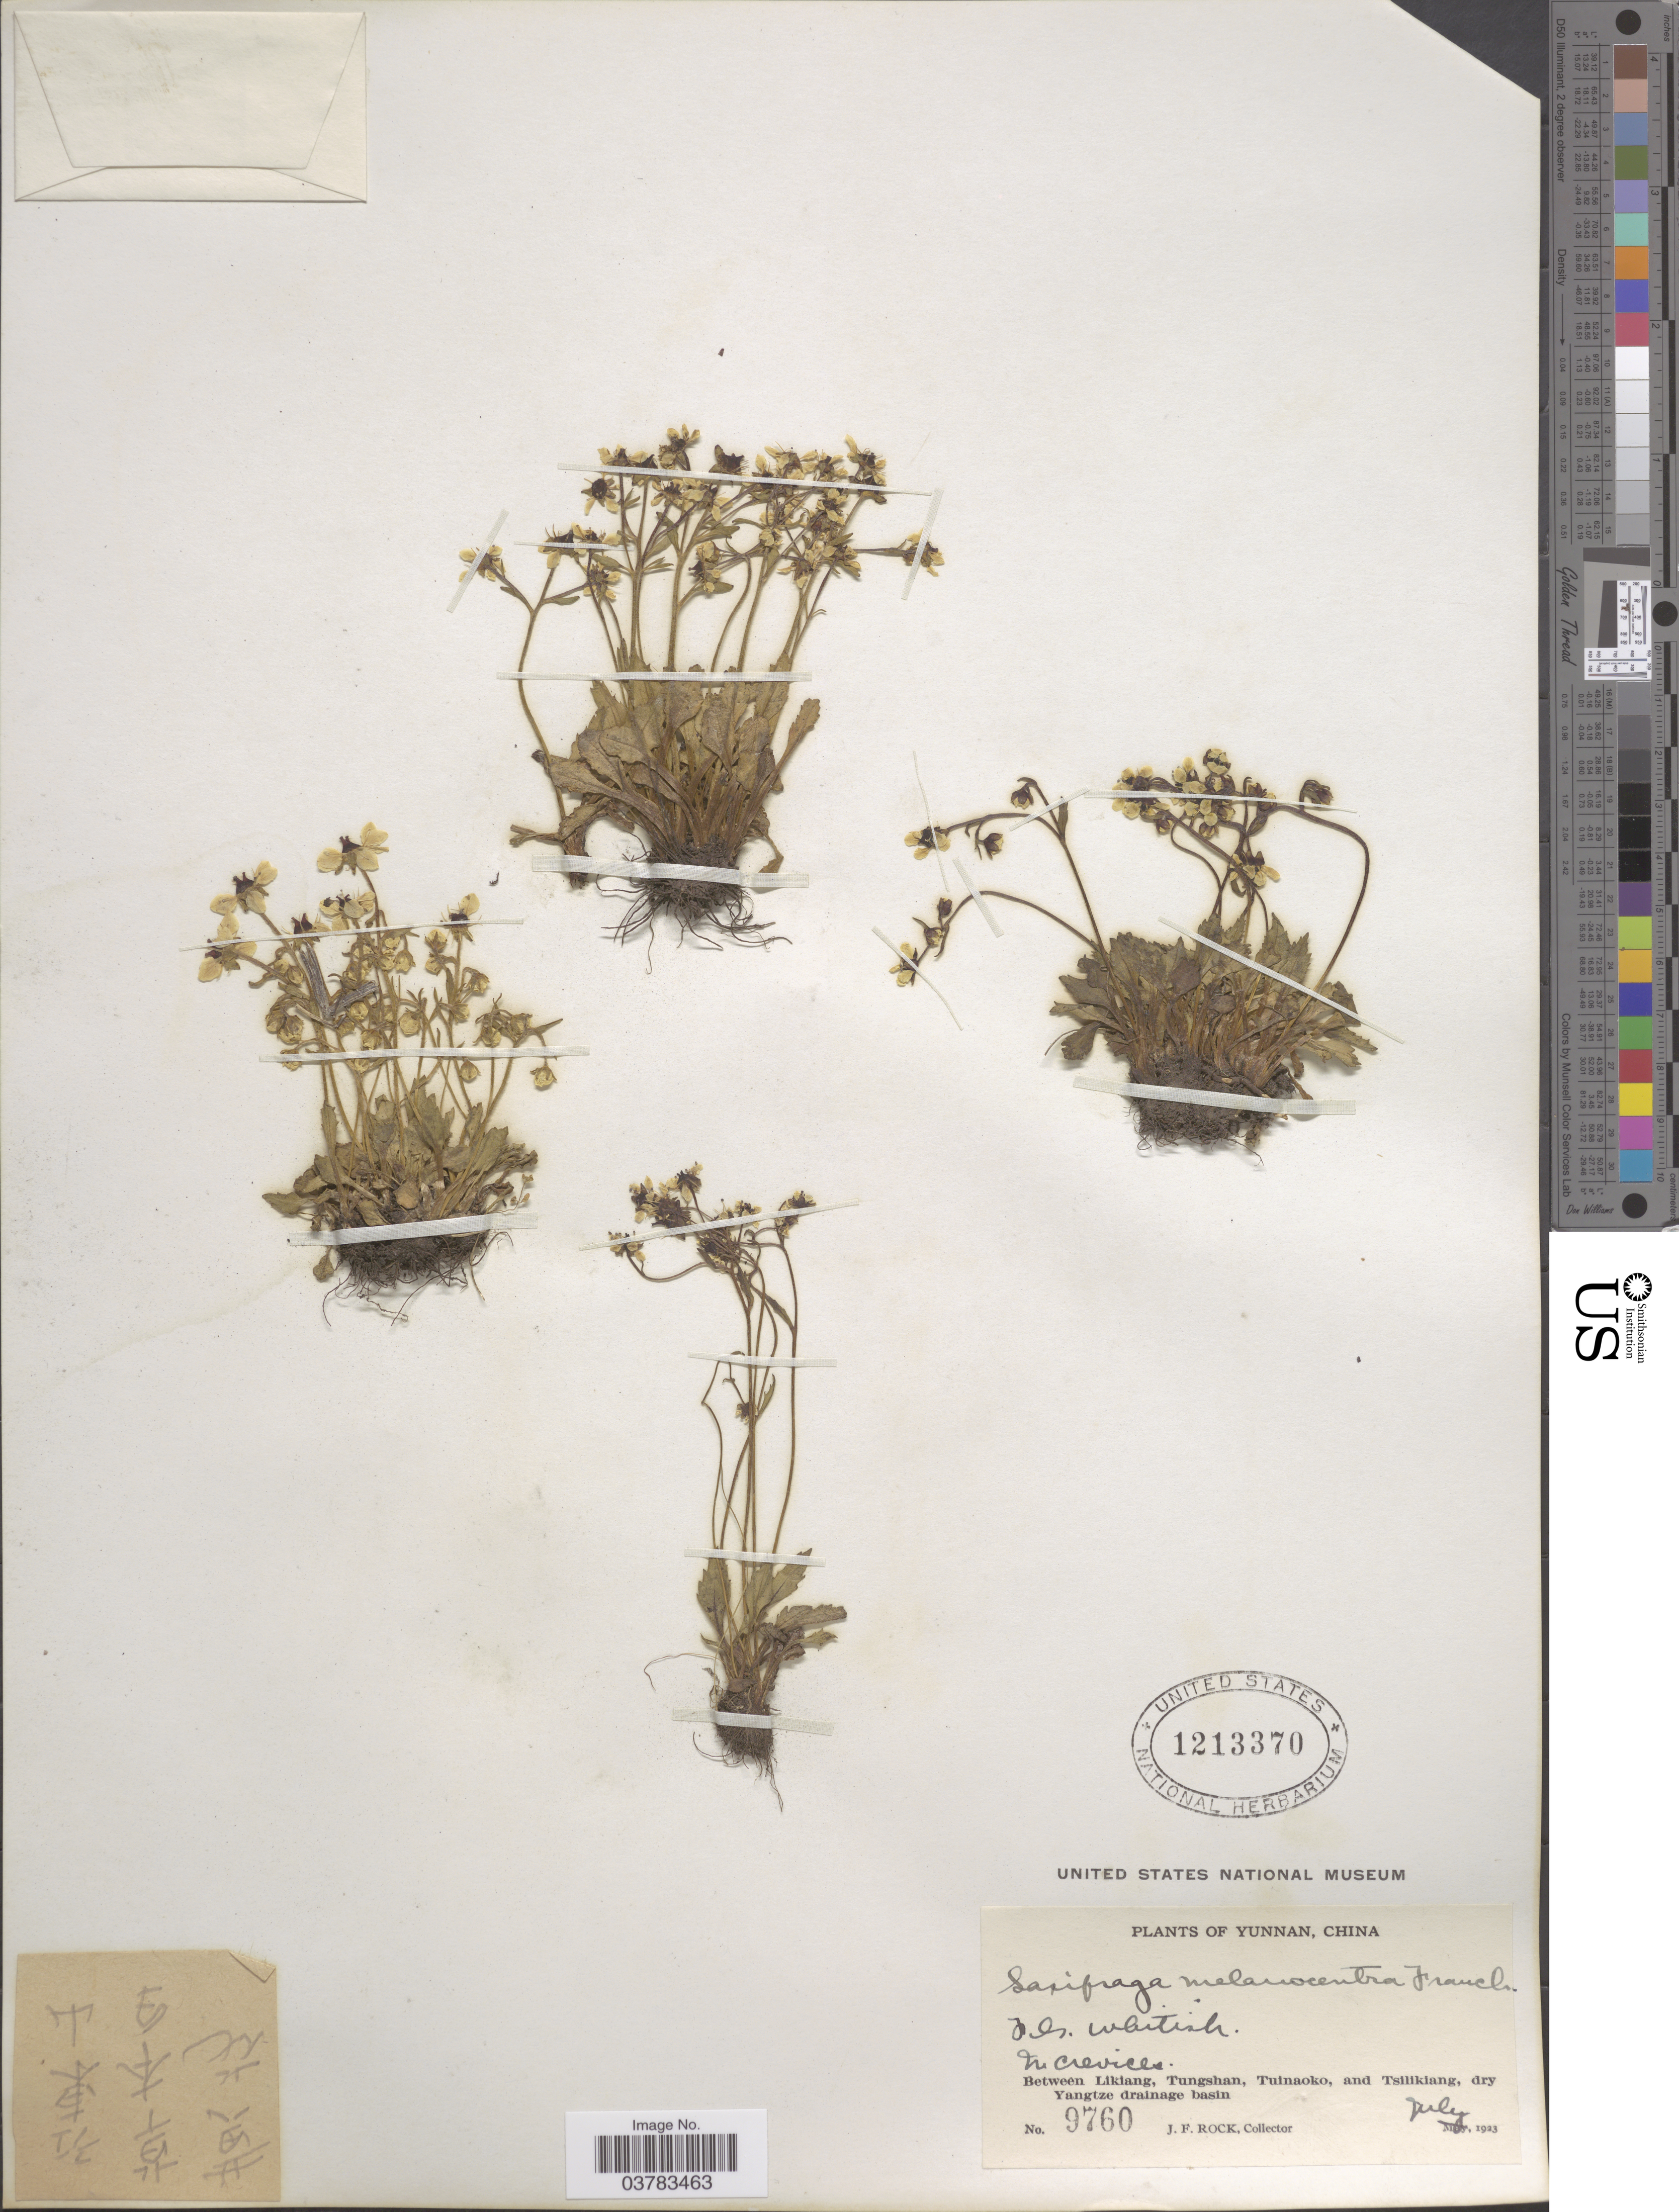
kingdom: Plantae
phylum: Tracheophyta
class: Magnoliopsida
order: Saxifragales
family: Saxifragaceae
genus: Micranthes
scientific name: Micranthes melanocentra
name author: (Franch.) Losinsk.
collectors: J. Rock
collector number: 9760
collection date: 1923-07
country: China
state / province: Yunnan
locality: Between Likiang, Tungshan, Tuinaoko, and Tsilikiang, dry Yangtze drainage basin.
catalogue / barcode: US 1213370